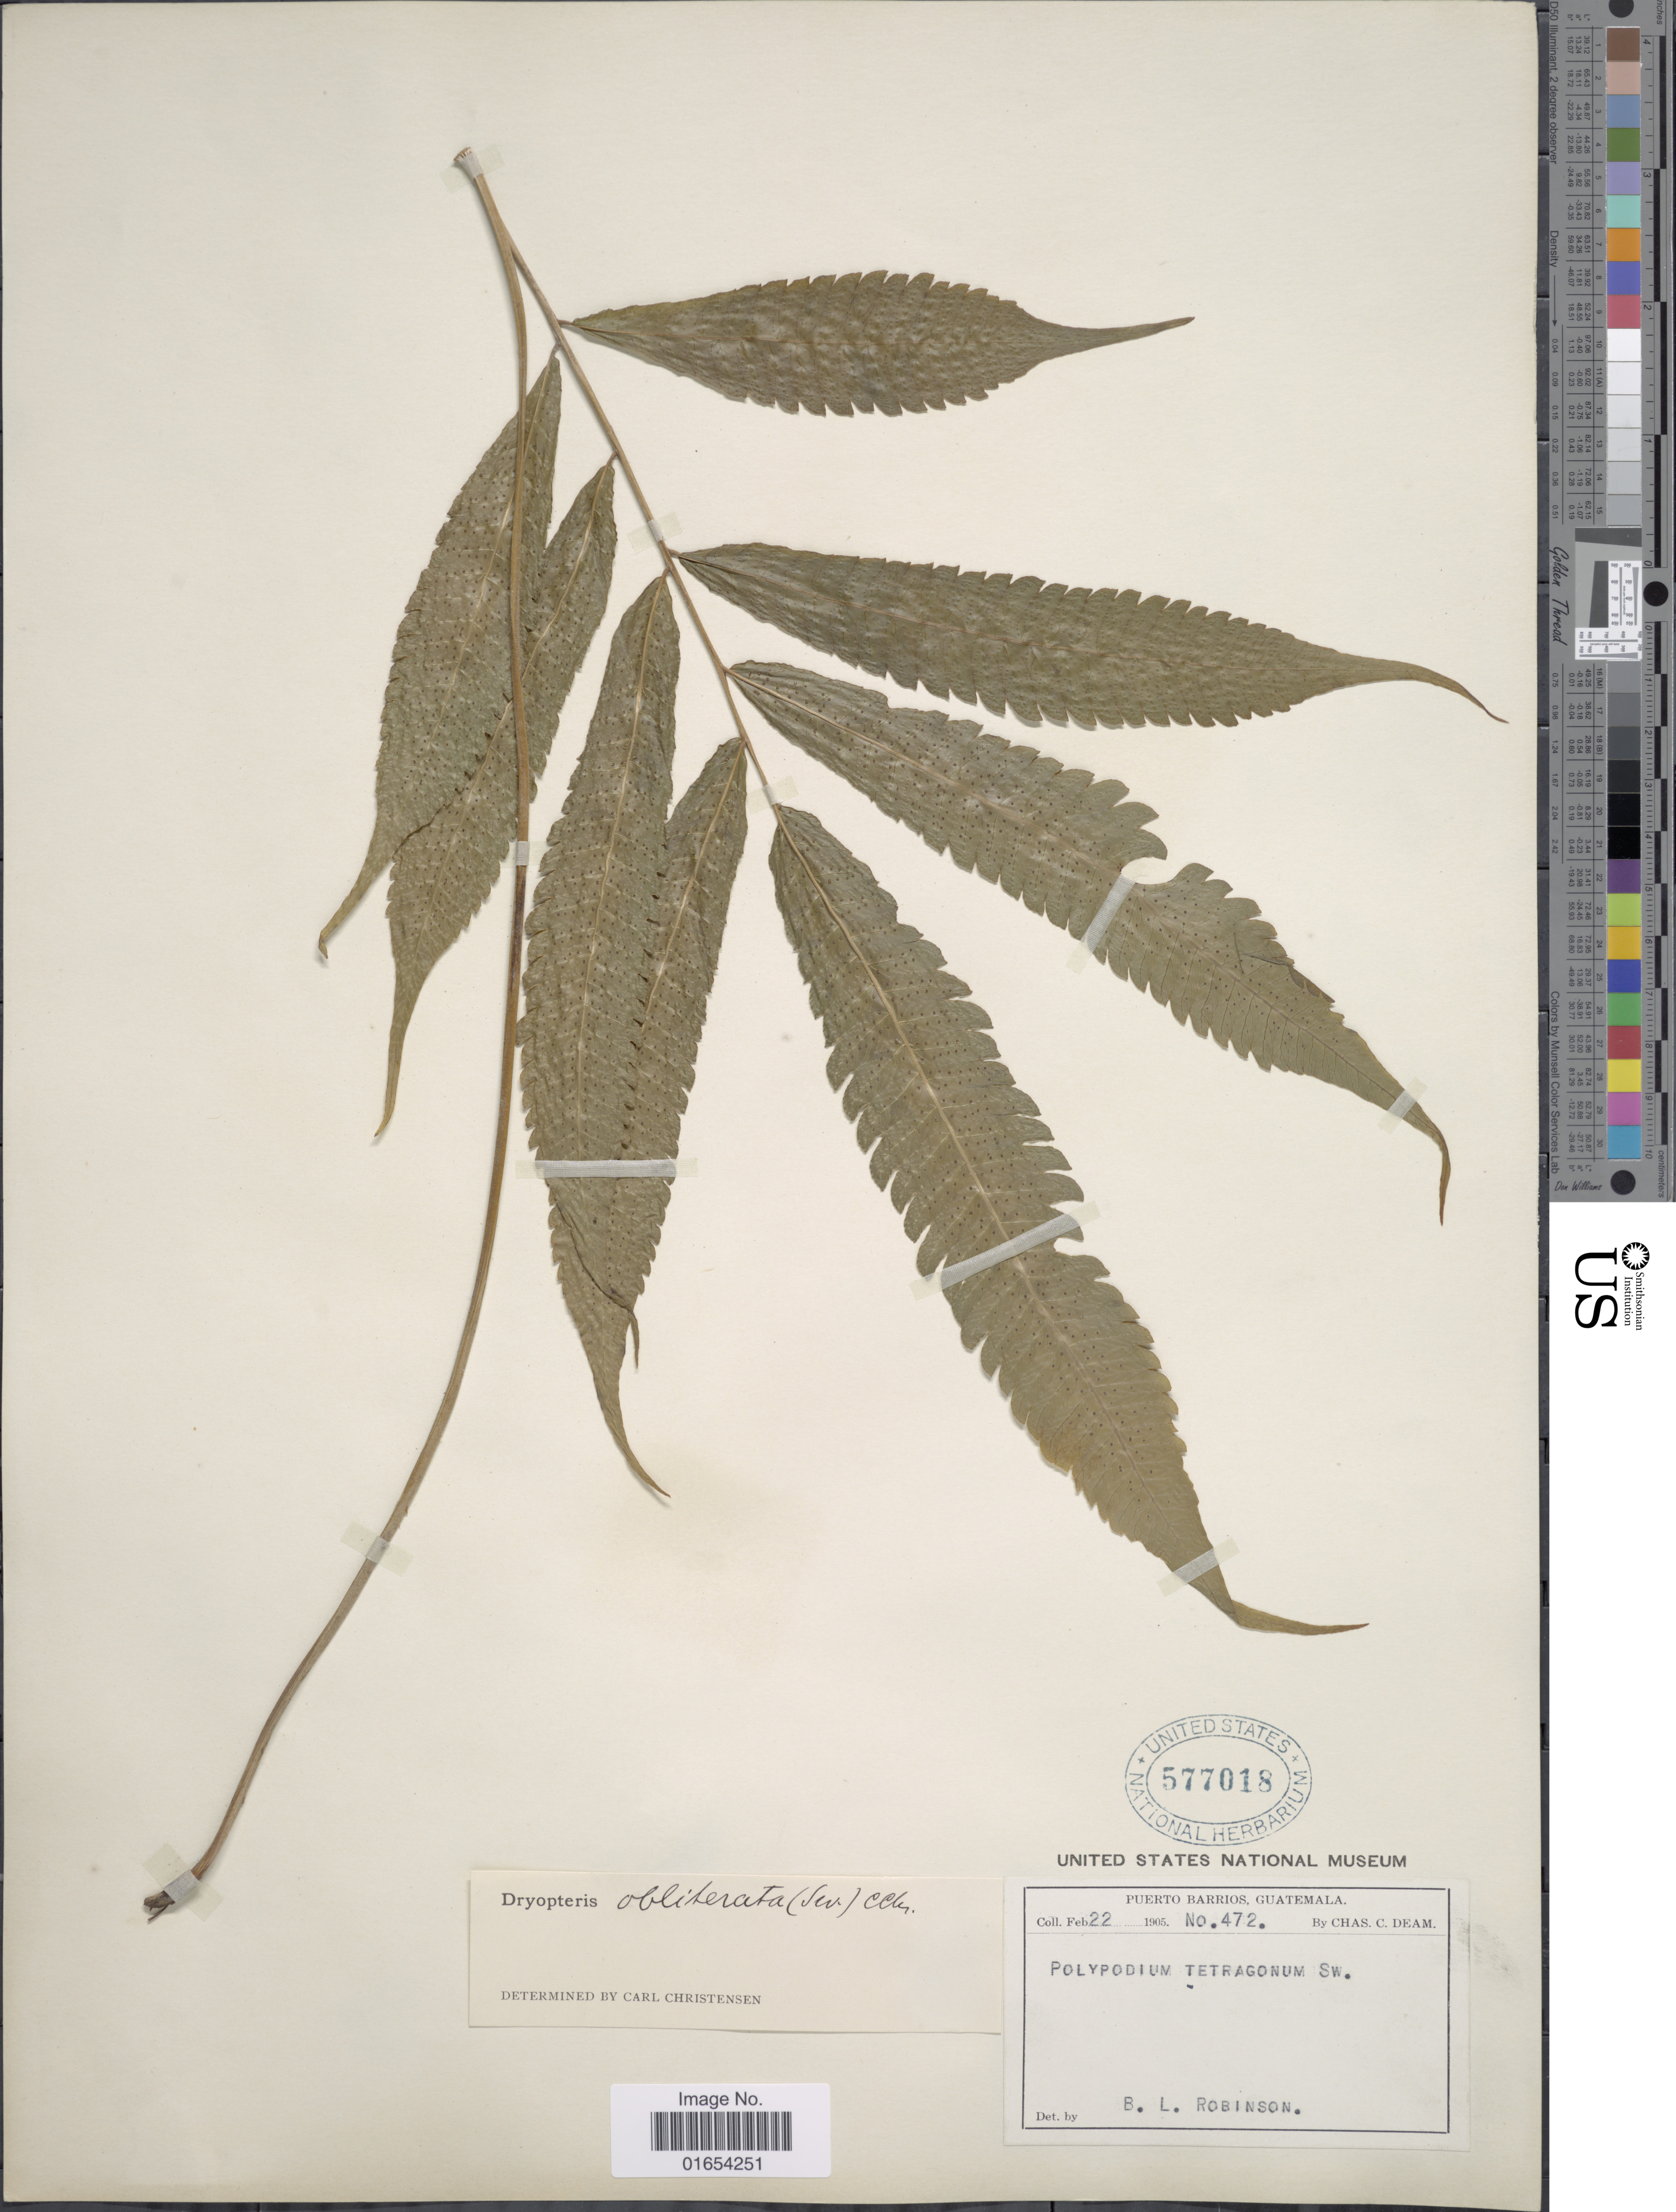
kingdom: Plantae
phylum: Tracheophyta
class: Polypodiopsida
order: Polypodiales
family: Thelypteridaceae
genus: Goniopteris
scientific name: Goniopteris obliterata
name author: (Sw.) C. Presl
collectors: B. L. Robinson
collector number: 472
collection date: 1905-02-22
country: Guatemala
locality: Puerto Barrios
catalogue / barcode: US 577018